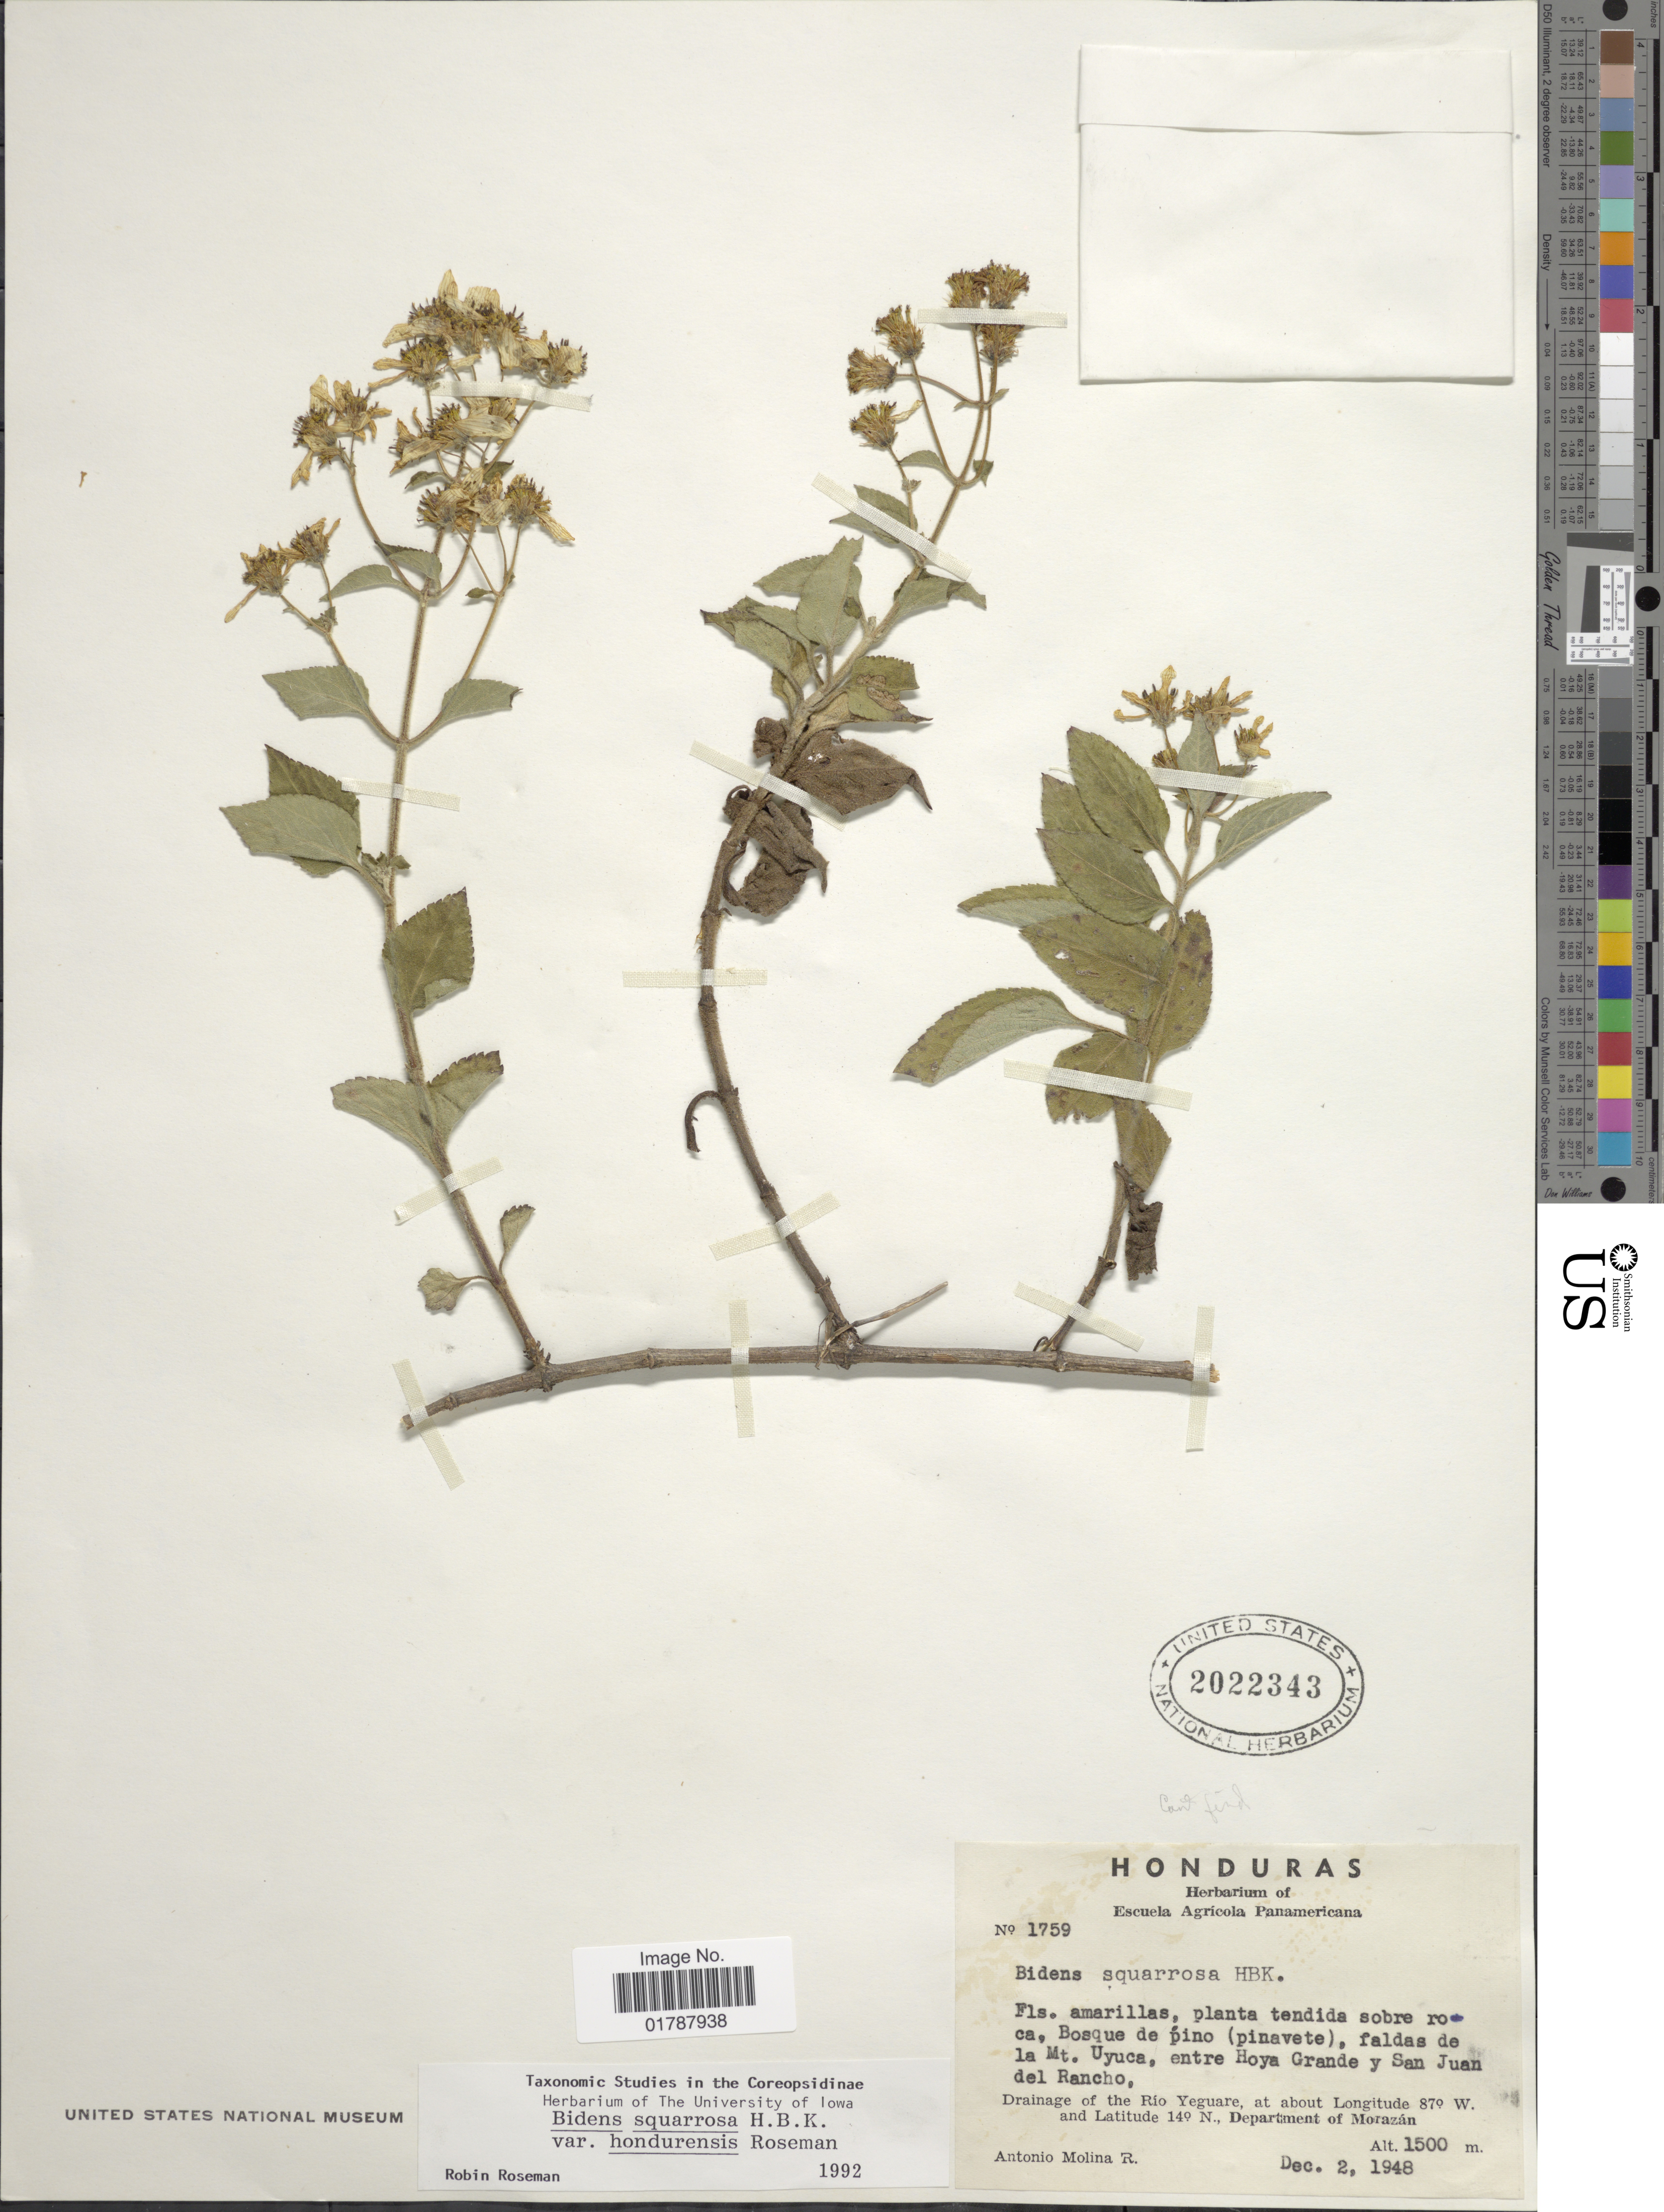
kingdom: Plantae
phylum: Tracheophyta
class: Magnoliopsida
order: Asterales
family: Asteraceae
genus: Bidens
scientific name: Bidens squarrosa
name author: Kunth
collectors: A. Molina R.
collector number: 1759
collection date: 1948-12-02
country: Honduras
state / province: Fco. Morazán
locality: Faldas de la Mt. Uyuca, entre Hoya Grande y San Juan del Rancho, Drainage of the Rio Yeguare, Department of Morazan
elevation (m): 1500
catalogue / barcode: US 2022343